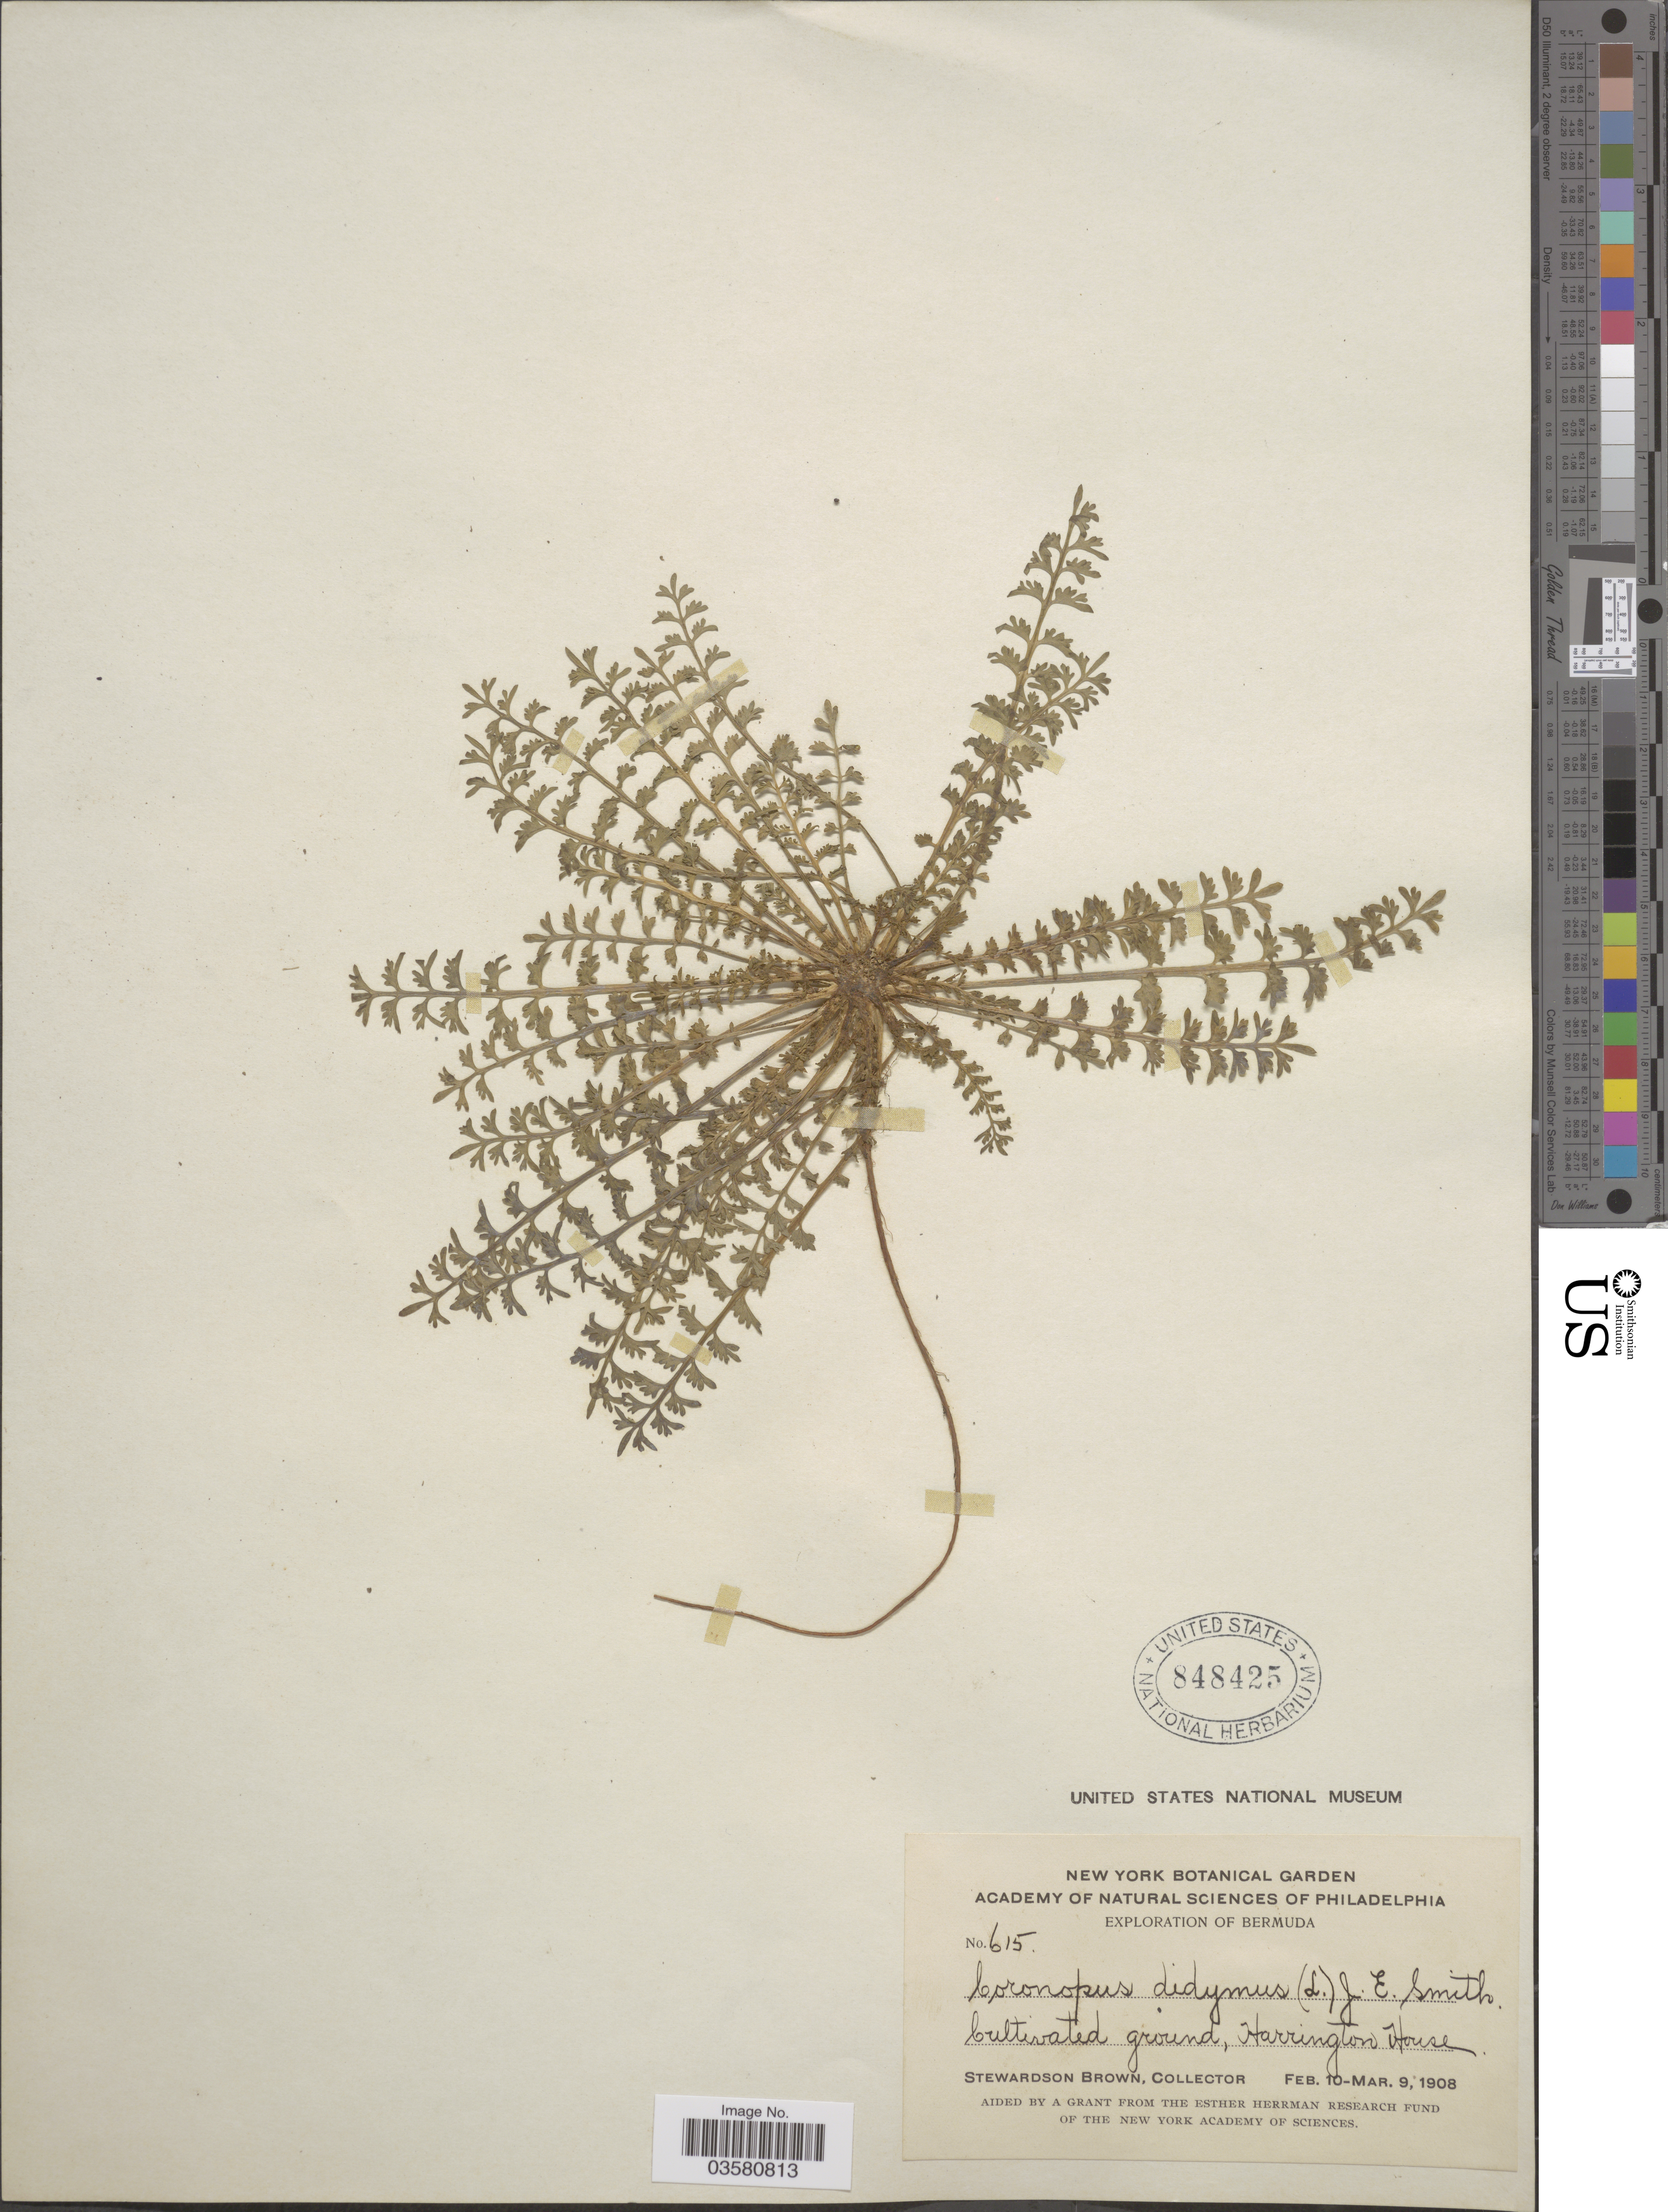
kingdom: Plantae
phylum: Tracheophyta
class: Magnoliopsida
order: Brassicales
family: Brassicaceae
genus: Lepidium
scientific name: Lepidium didymum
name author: L.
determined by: Strong, M. T., (US), Smithsonian Institution - National Museum of Natural History (UNITED STATES)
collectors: S. Brown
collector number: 615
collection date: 1908-02-10/1908-03-09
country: Bermuda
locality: Harrington House.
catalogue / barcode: US 848425